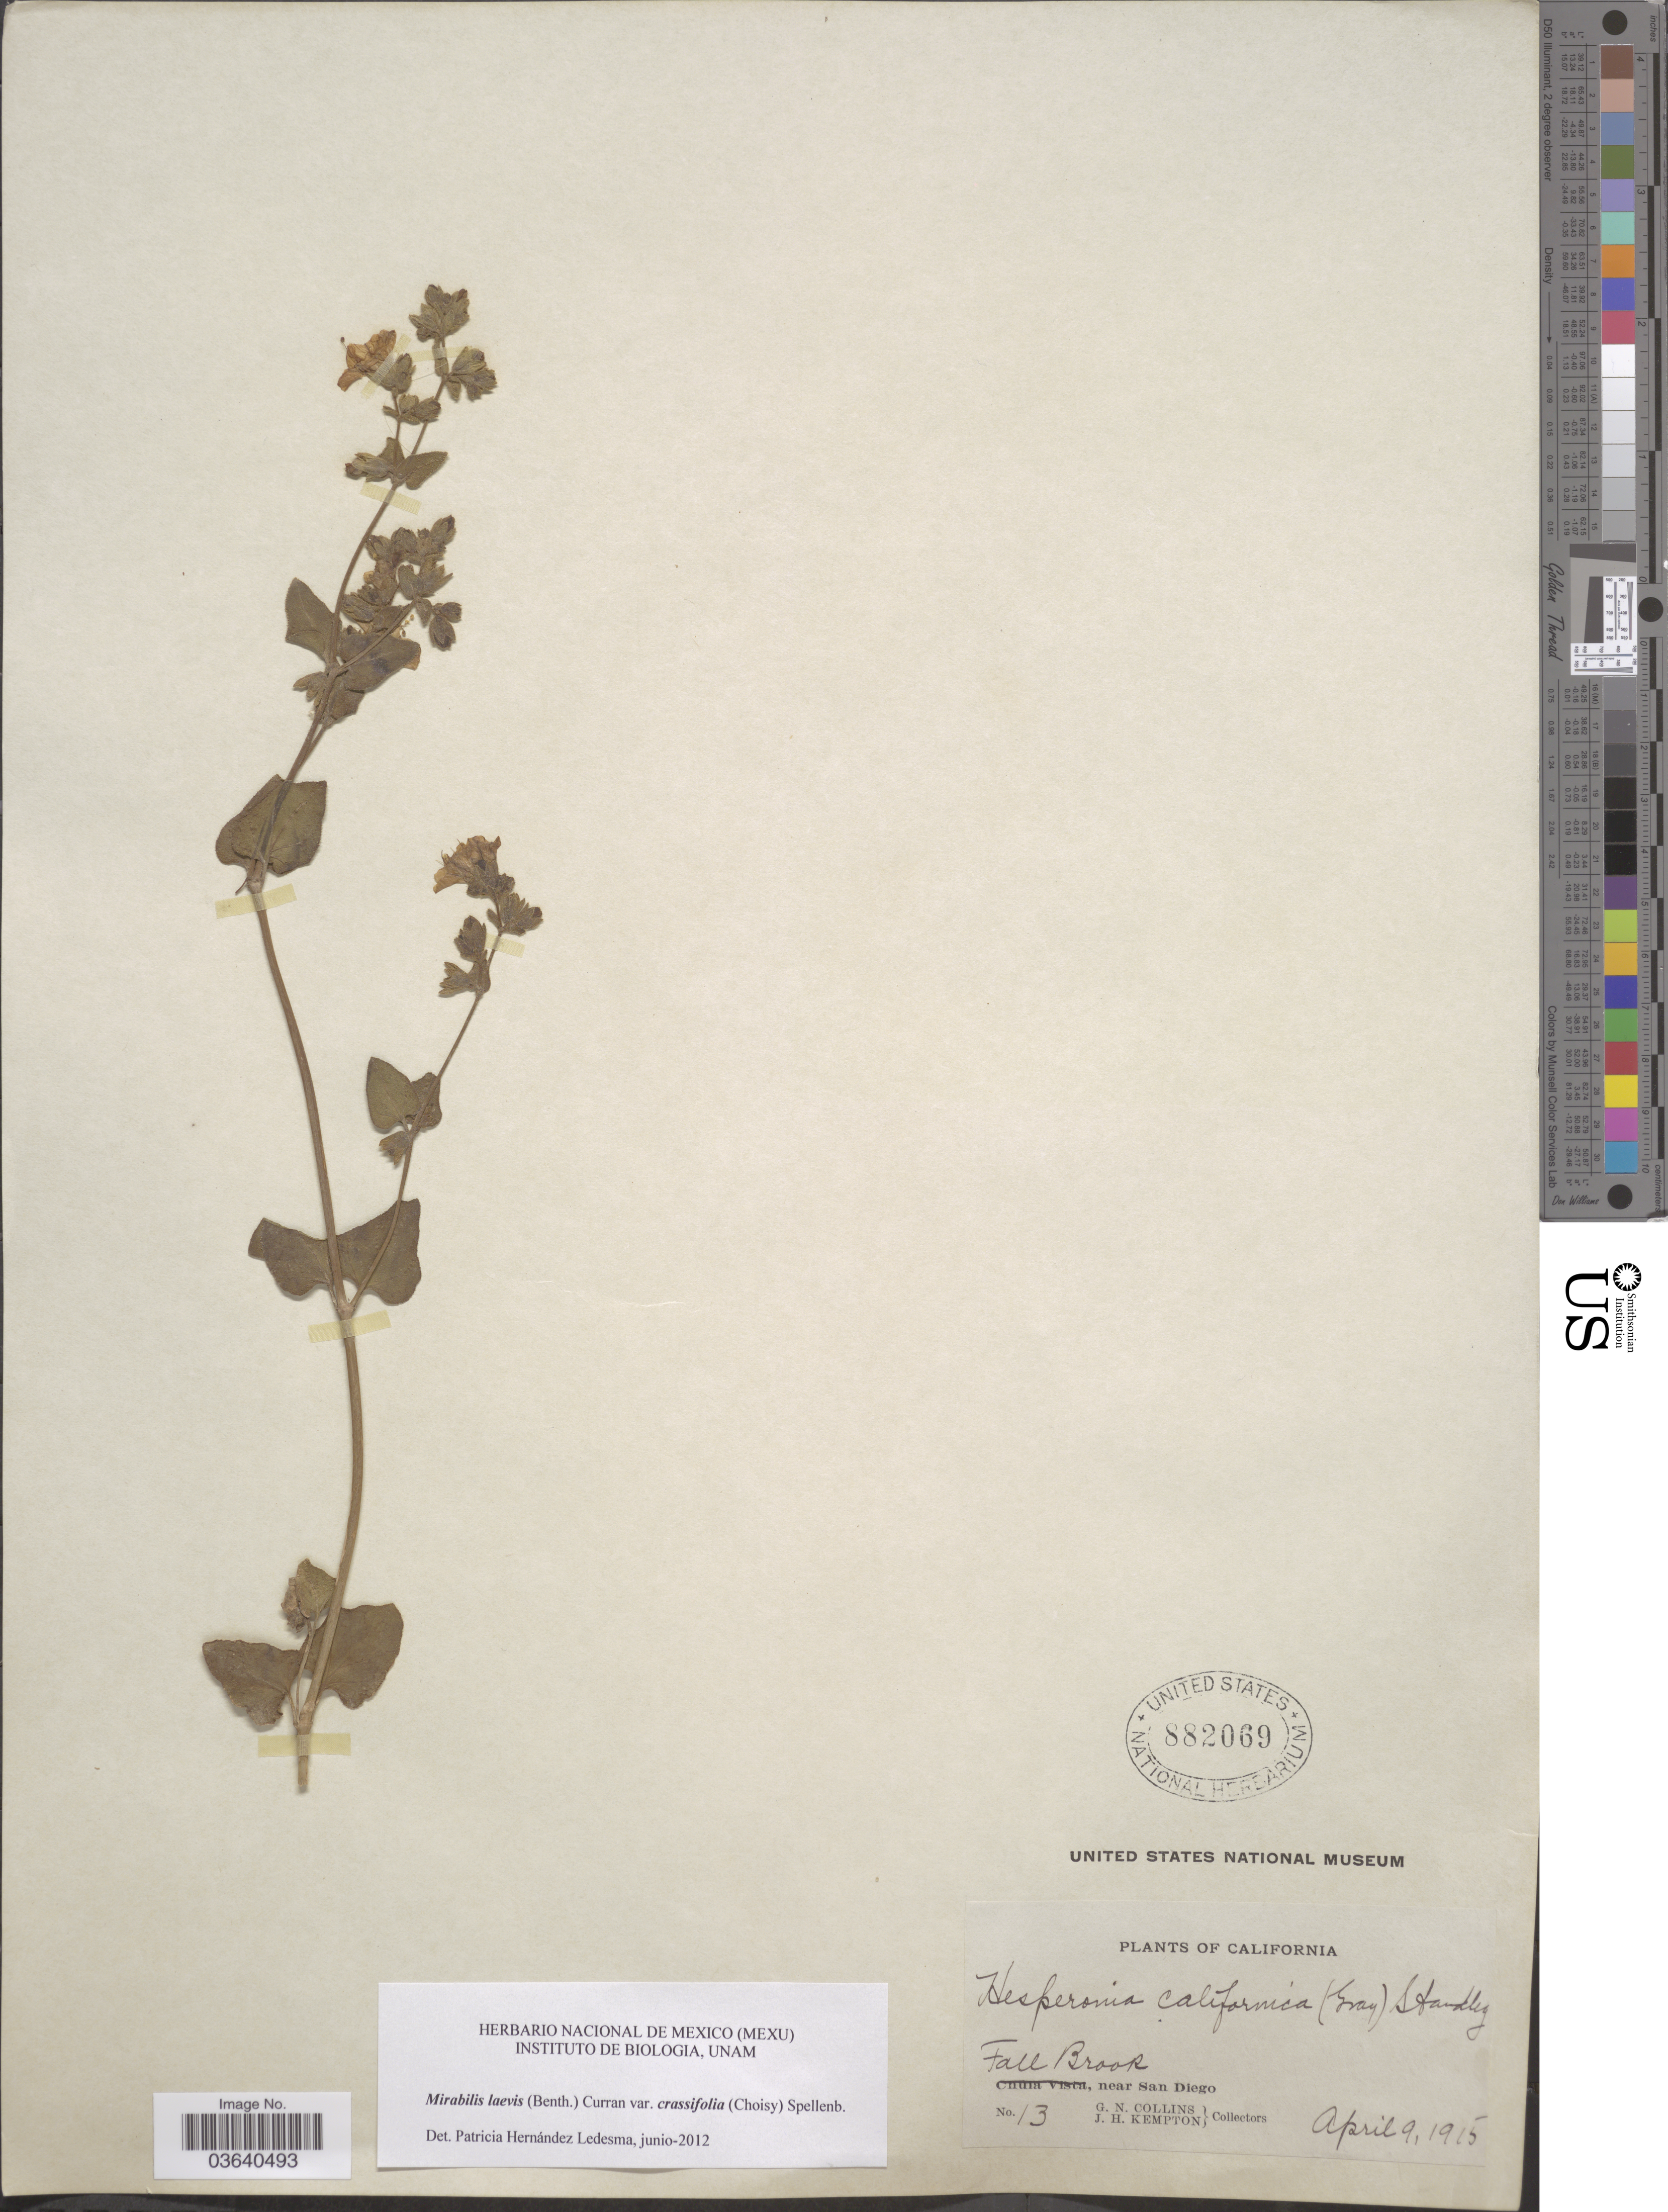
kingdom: Plantae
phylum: Tracheophyta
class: Magnoliopsida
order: Caryophyllales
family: Nyctaginaceae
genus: Mirabilis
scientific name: Mirabilis laevis var. crassifolia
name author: (Choisy) Spellenb.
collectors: G. Collins & J. H. Kempton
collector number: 13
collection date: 1915-04-09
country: United States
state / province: California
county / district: San Diego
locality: Fall Brook, near San Diego.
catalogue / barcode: US 882069